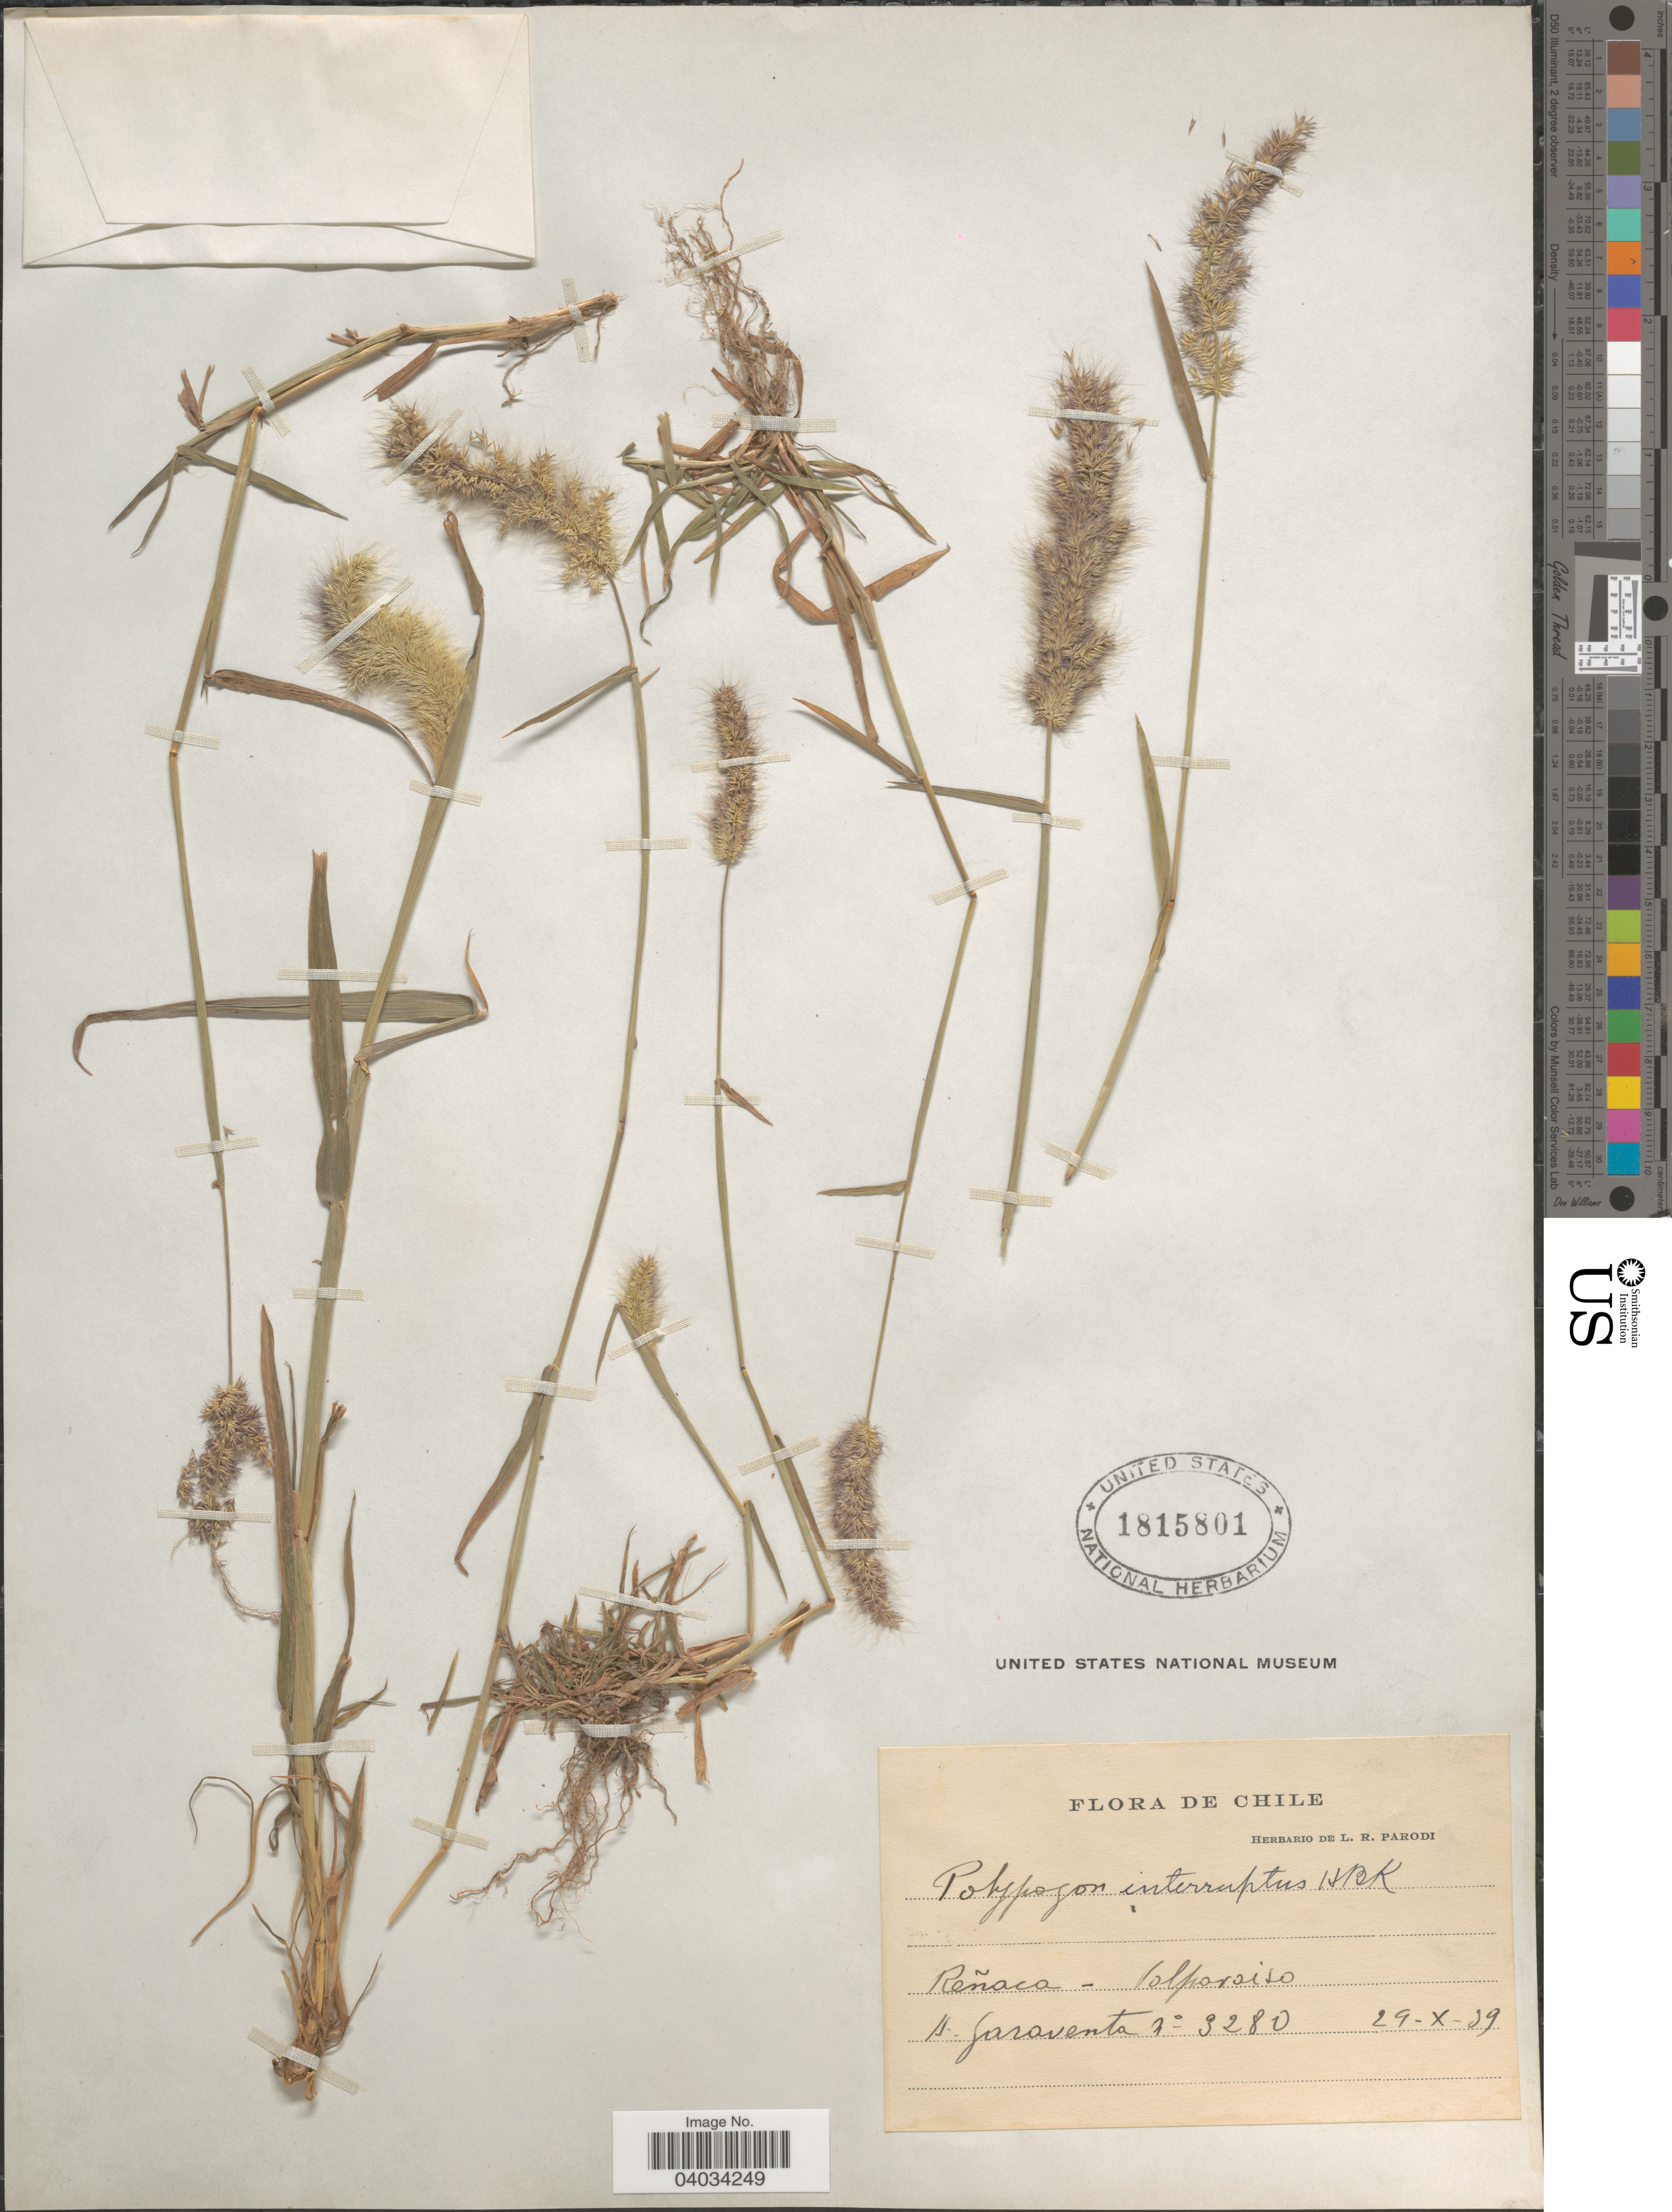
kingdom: Plantae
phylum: Tracheophyta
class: Liliopsida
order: Poales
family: Poaceae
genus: Polypogon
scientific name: Polypogon interruptus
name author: Kunth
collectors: A. Garaventa H.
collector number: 3280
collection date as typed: Transcribed d/m/y: 29/10/39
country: Chile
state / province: Valparaíso (V)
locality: Reñaca.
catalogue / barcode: US 1815801